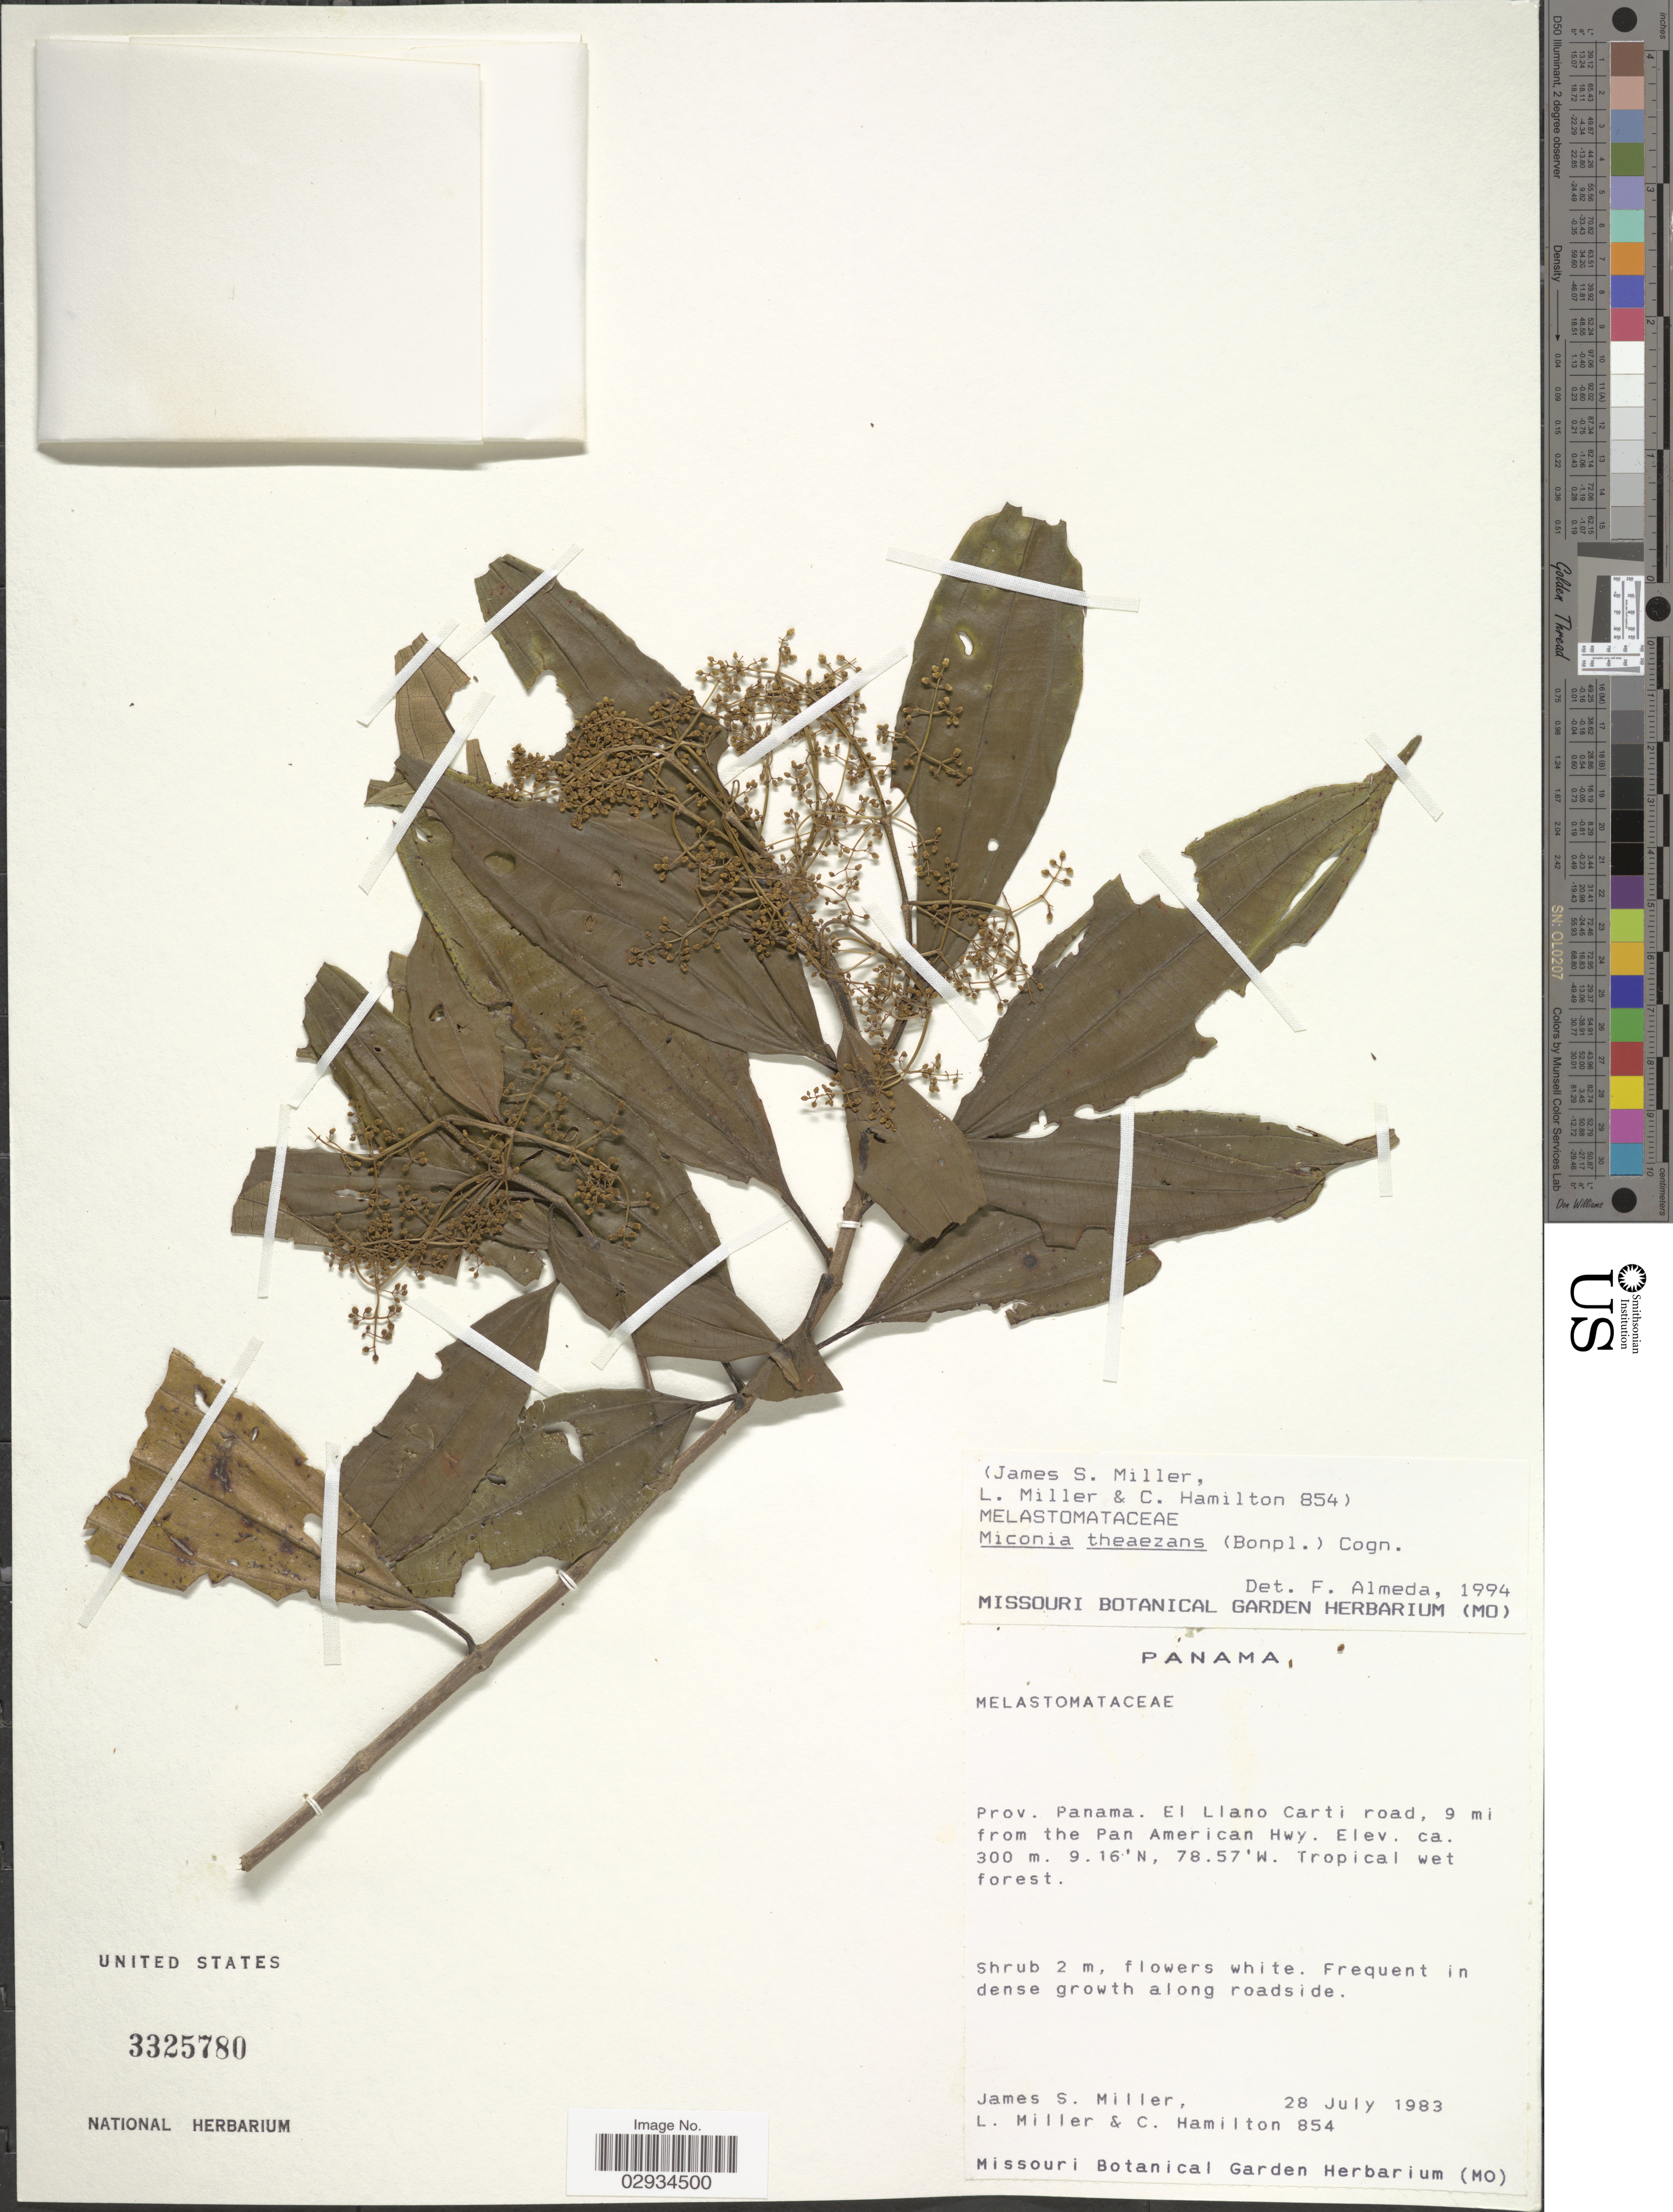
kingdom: Plantae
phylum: Tracheophyta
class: Magnoliopsida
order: Myrtales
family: Melastomataceae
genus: Miconia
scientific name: Miconia theizans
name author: (Bonpl.) Cogn.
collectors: J. S. Miller, L. Miller & C. Hamilton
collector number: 854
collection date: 1983-07-28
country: Panama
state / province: Panamá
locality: El Llano Carti road, 9 mi from the Pan American Hwy.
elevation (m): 300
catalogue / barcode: US 3325780